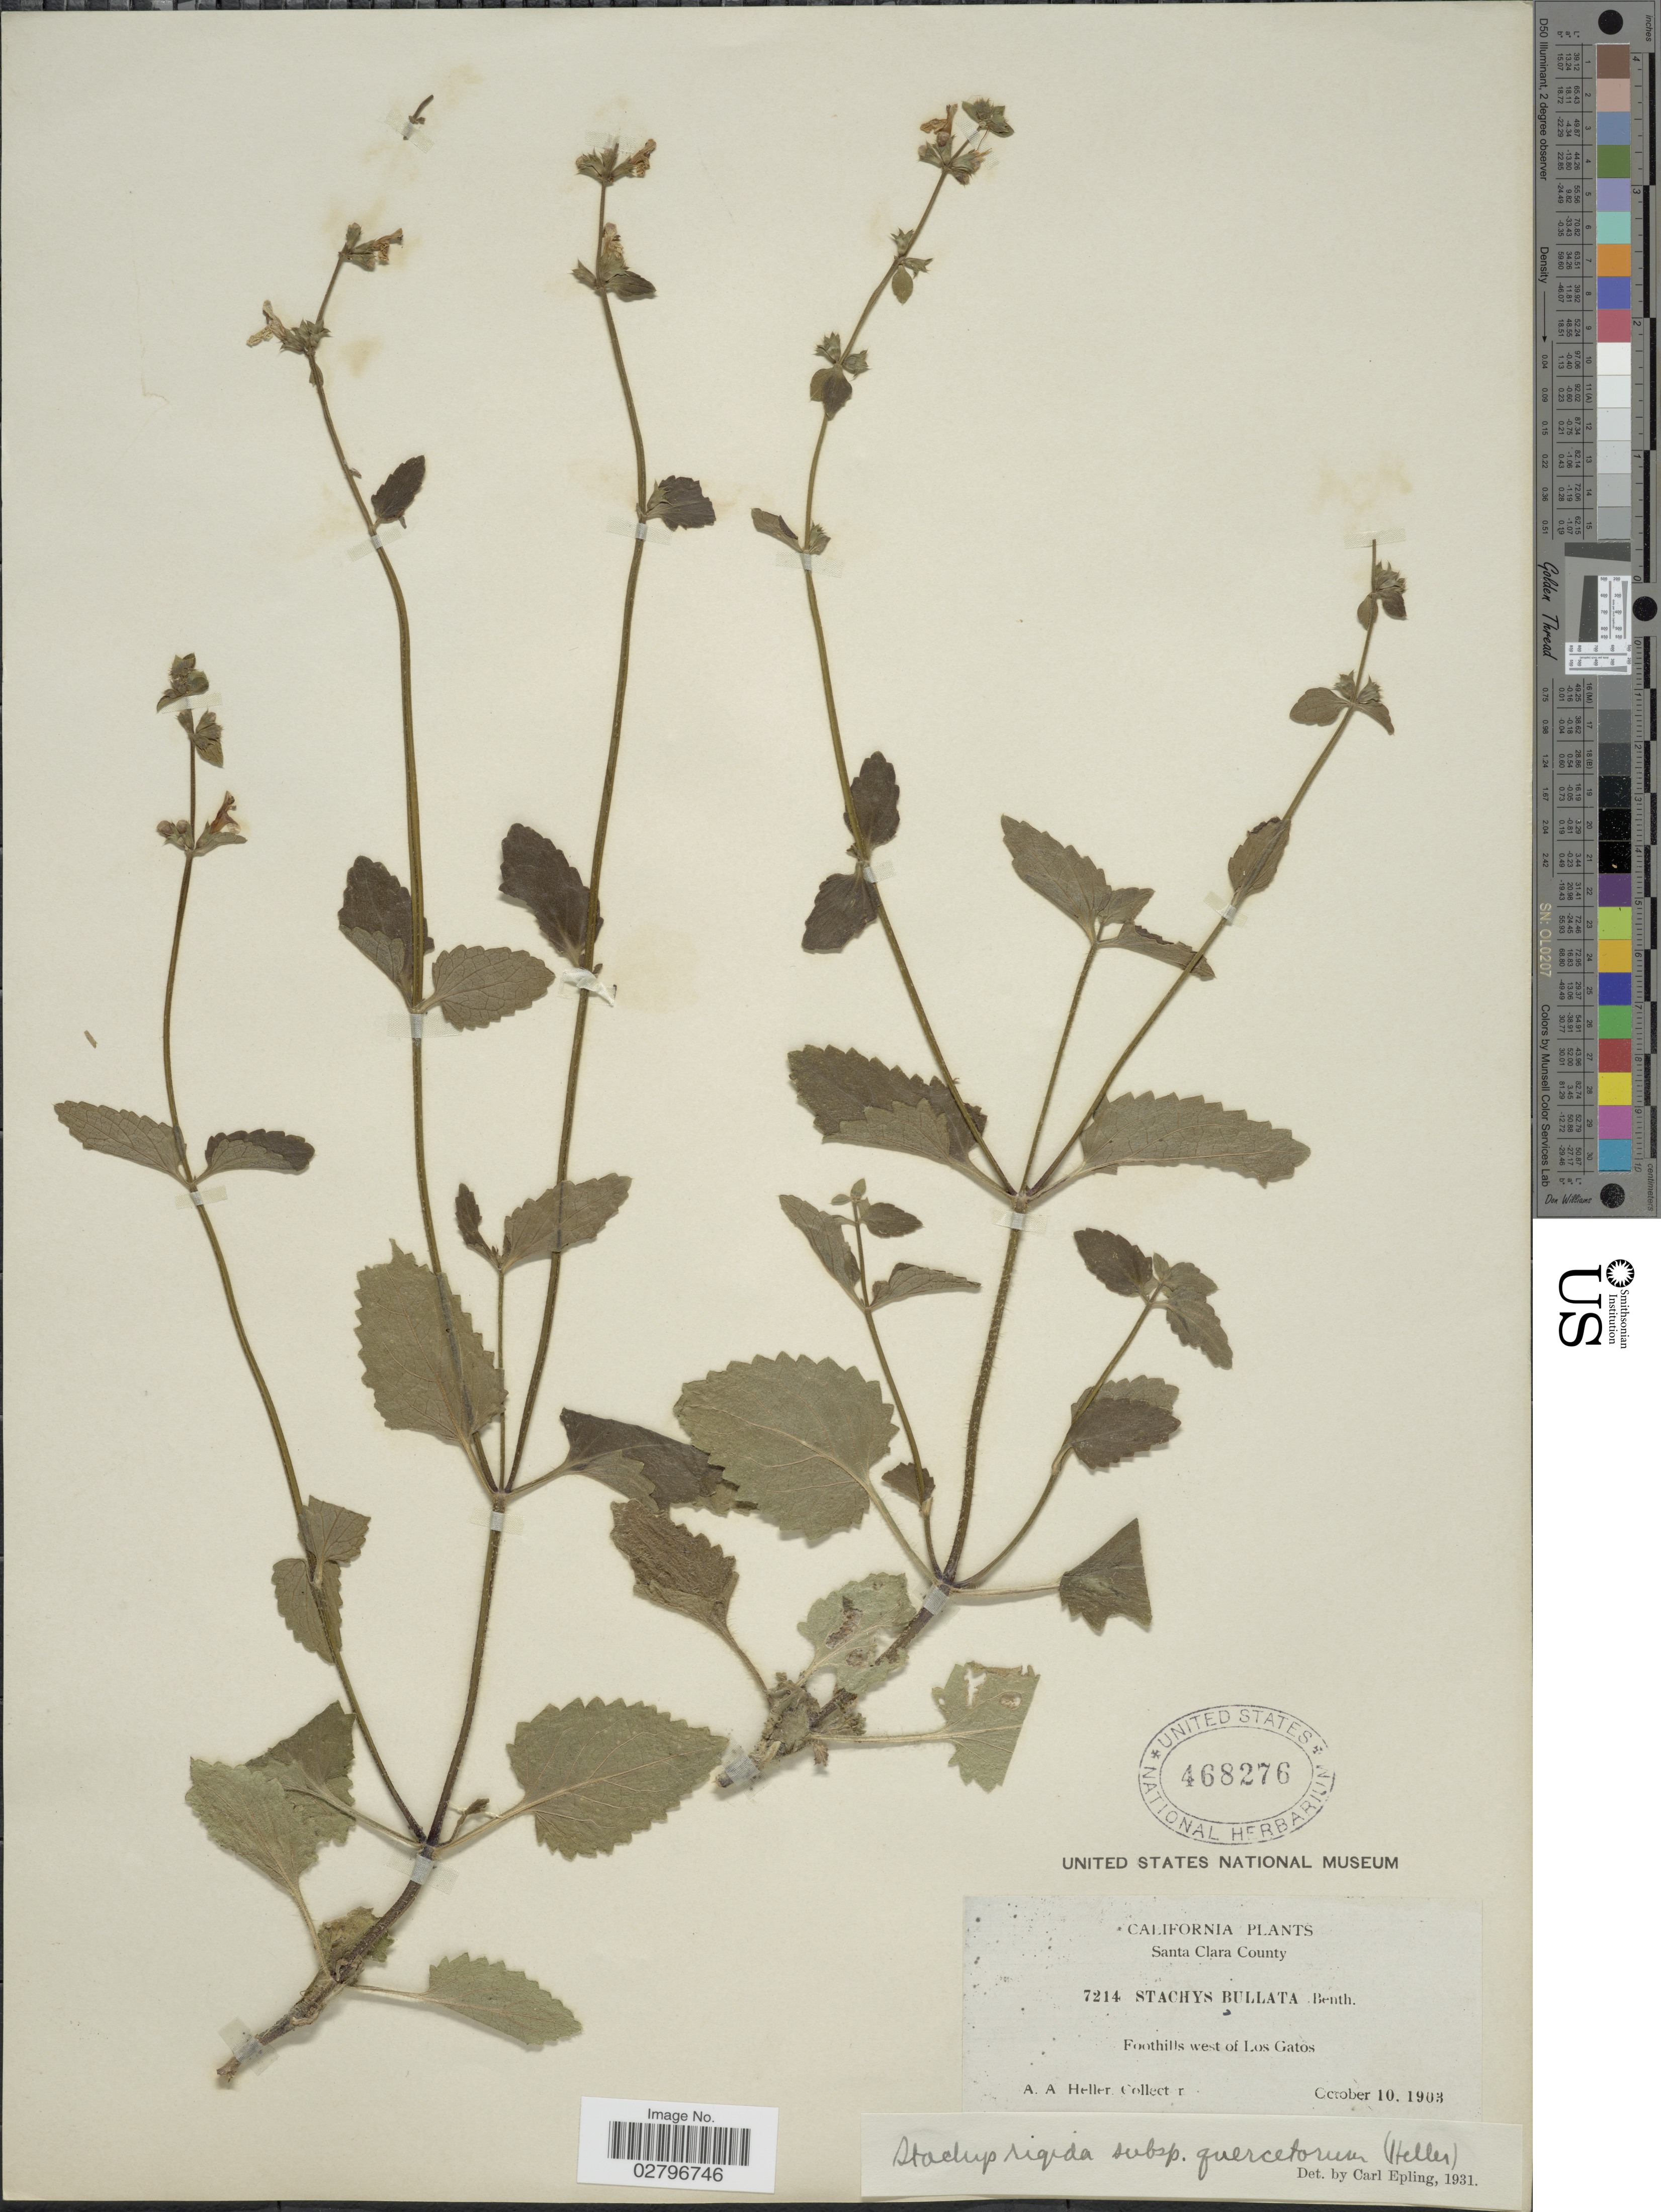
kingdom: Plantae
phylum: Tracheophyta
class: Magnoliopsida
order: Lamiales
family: Lamiaceae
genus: Stachys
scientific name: Stachys rigida subsp. quercetorum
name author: (A. Heller) Epling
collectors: A. A. Heller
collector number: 7214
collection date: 1903-10-10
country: United States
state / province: California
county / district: Santa Clara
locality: Santa Clara County, Foothills west of Los Gatos.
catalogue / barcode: US 468276